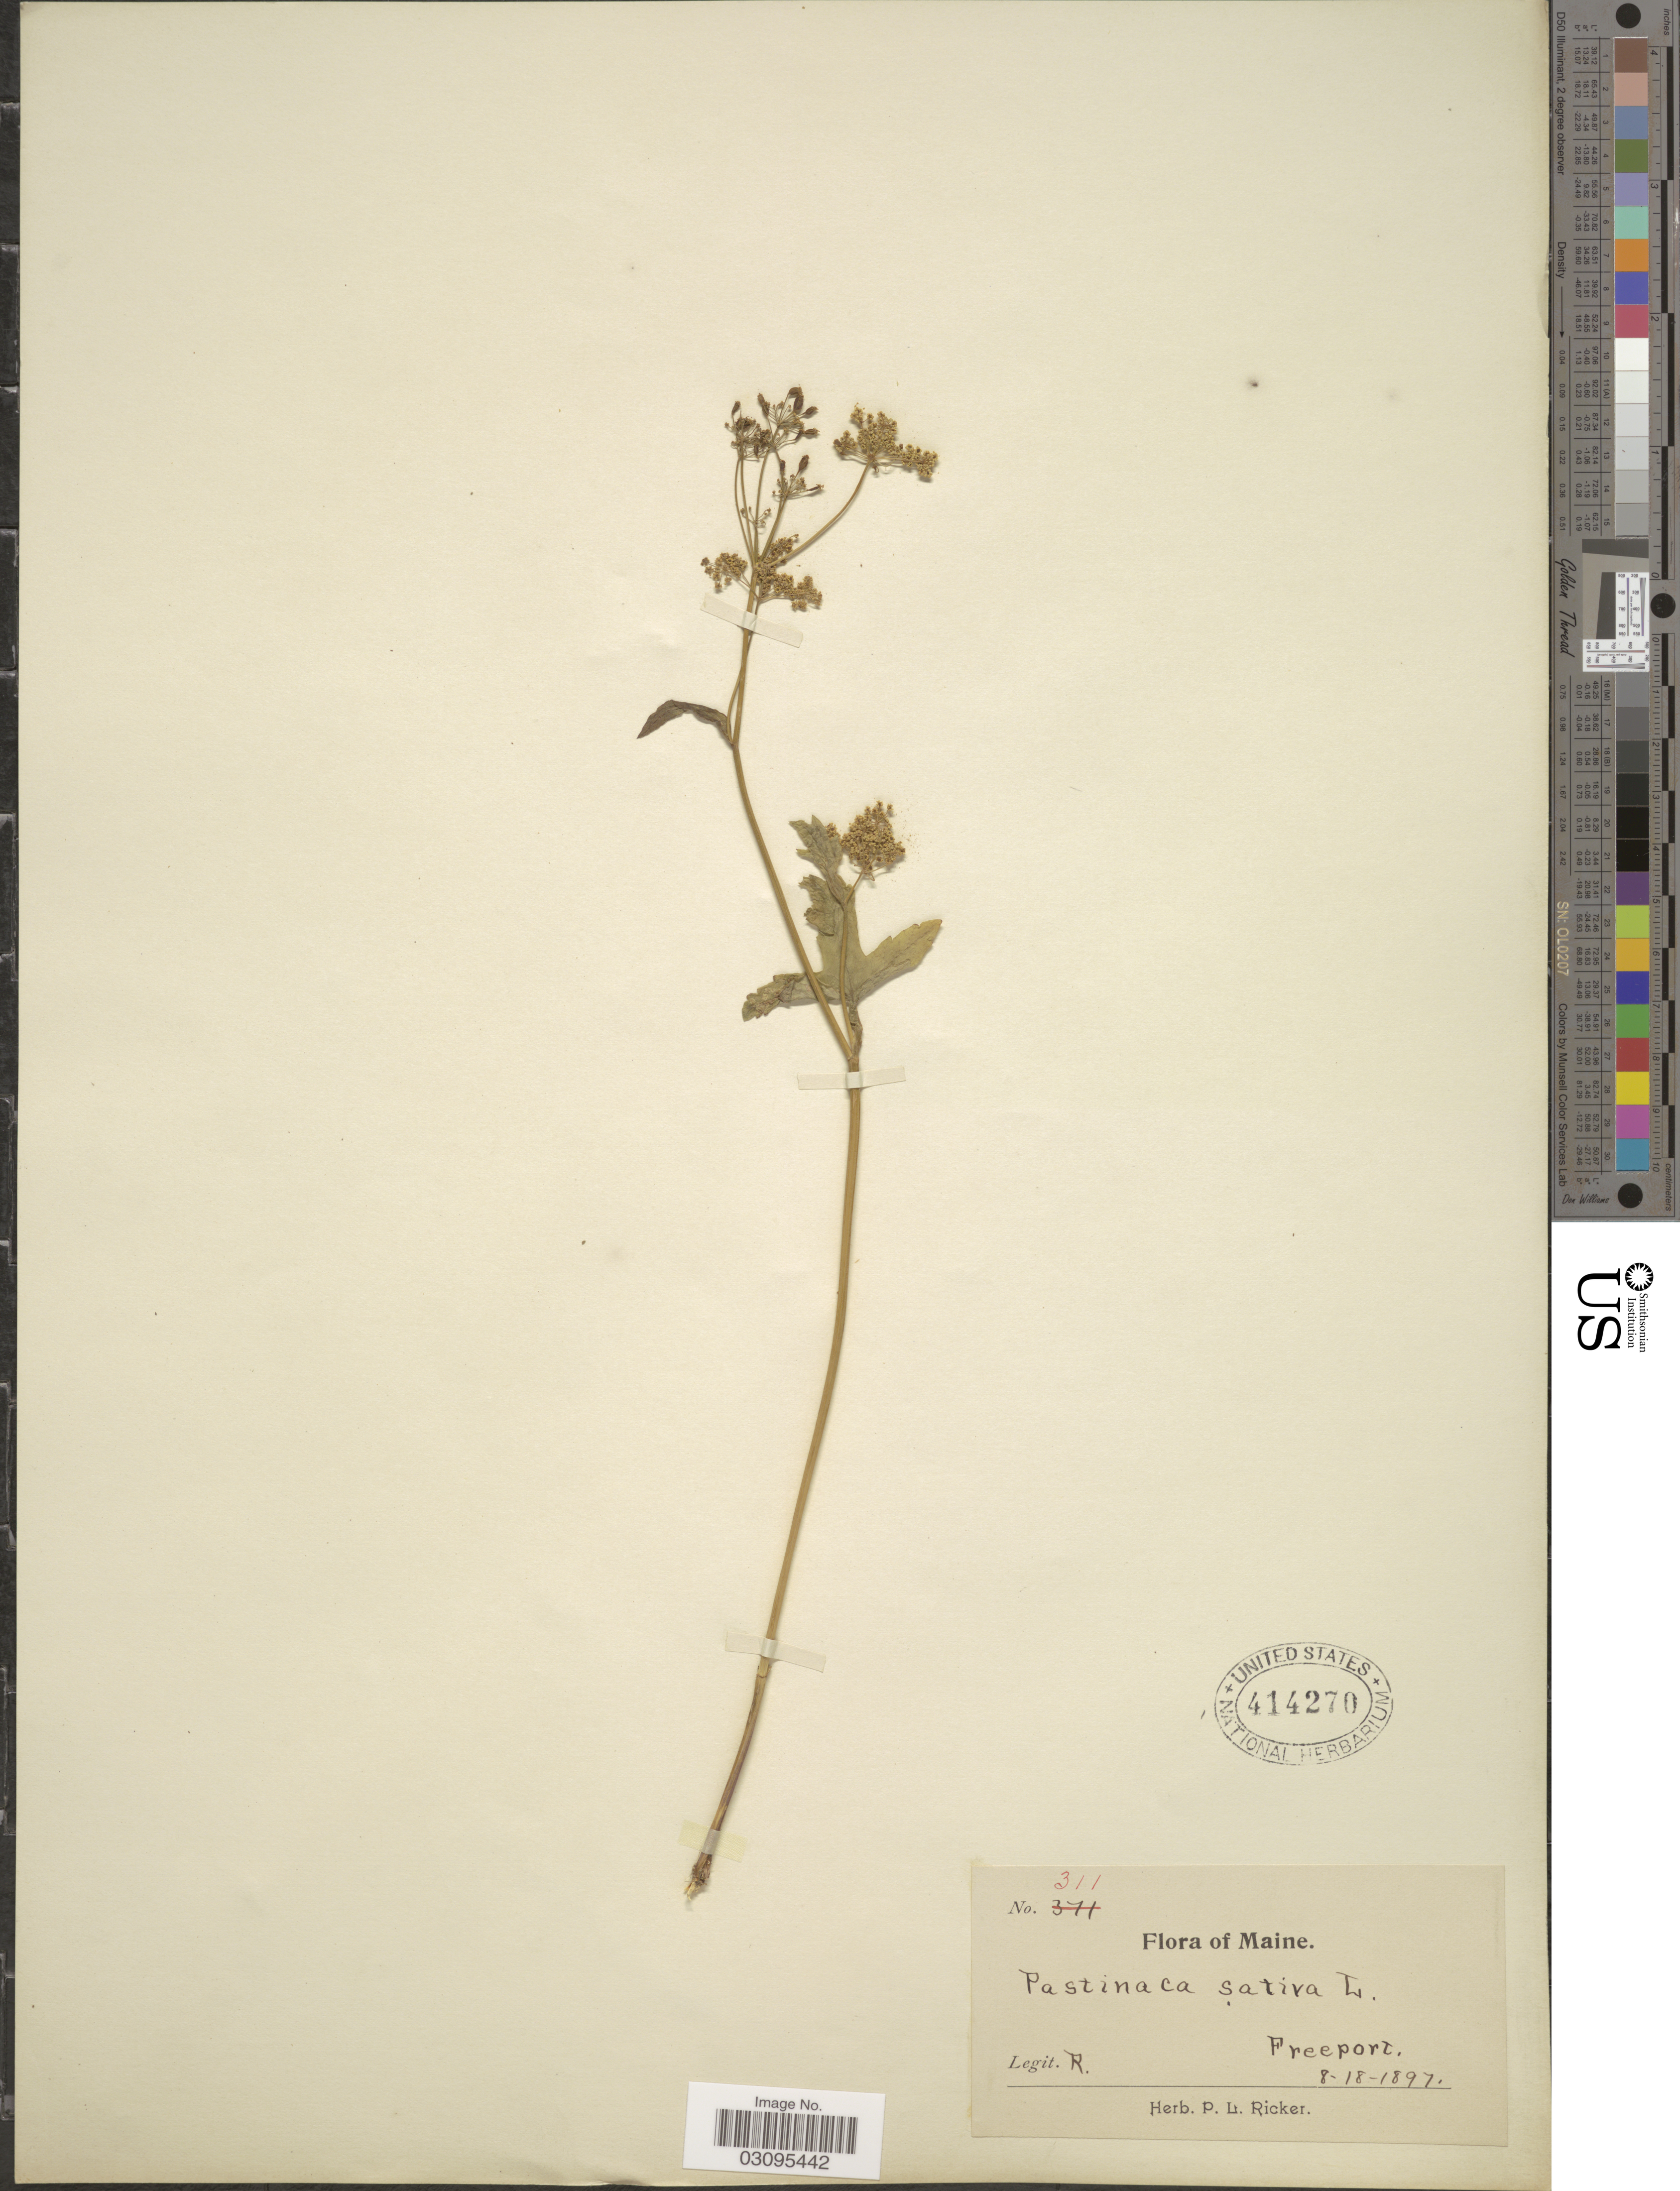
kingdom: Plantae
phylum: Tracheophyta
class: Magnoliopsida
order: Apiales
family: Apiaceae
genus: Pastinaca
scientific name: Pastinaca sativa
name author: L.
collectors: P. Ricker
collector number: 311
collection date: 1897-08-18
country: United States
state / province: Maine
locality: Freeport.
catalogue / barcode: US 414270